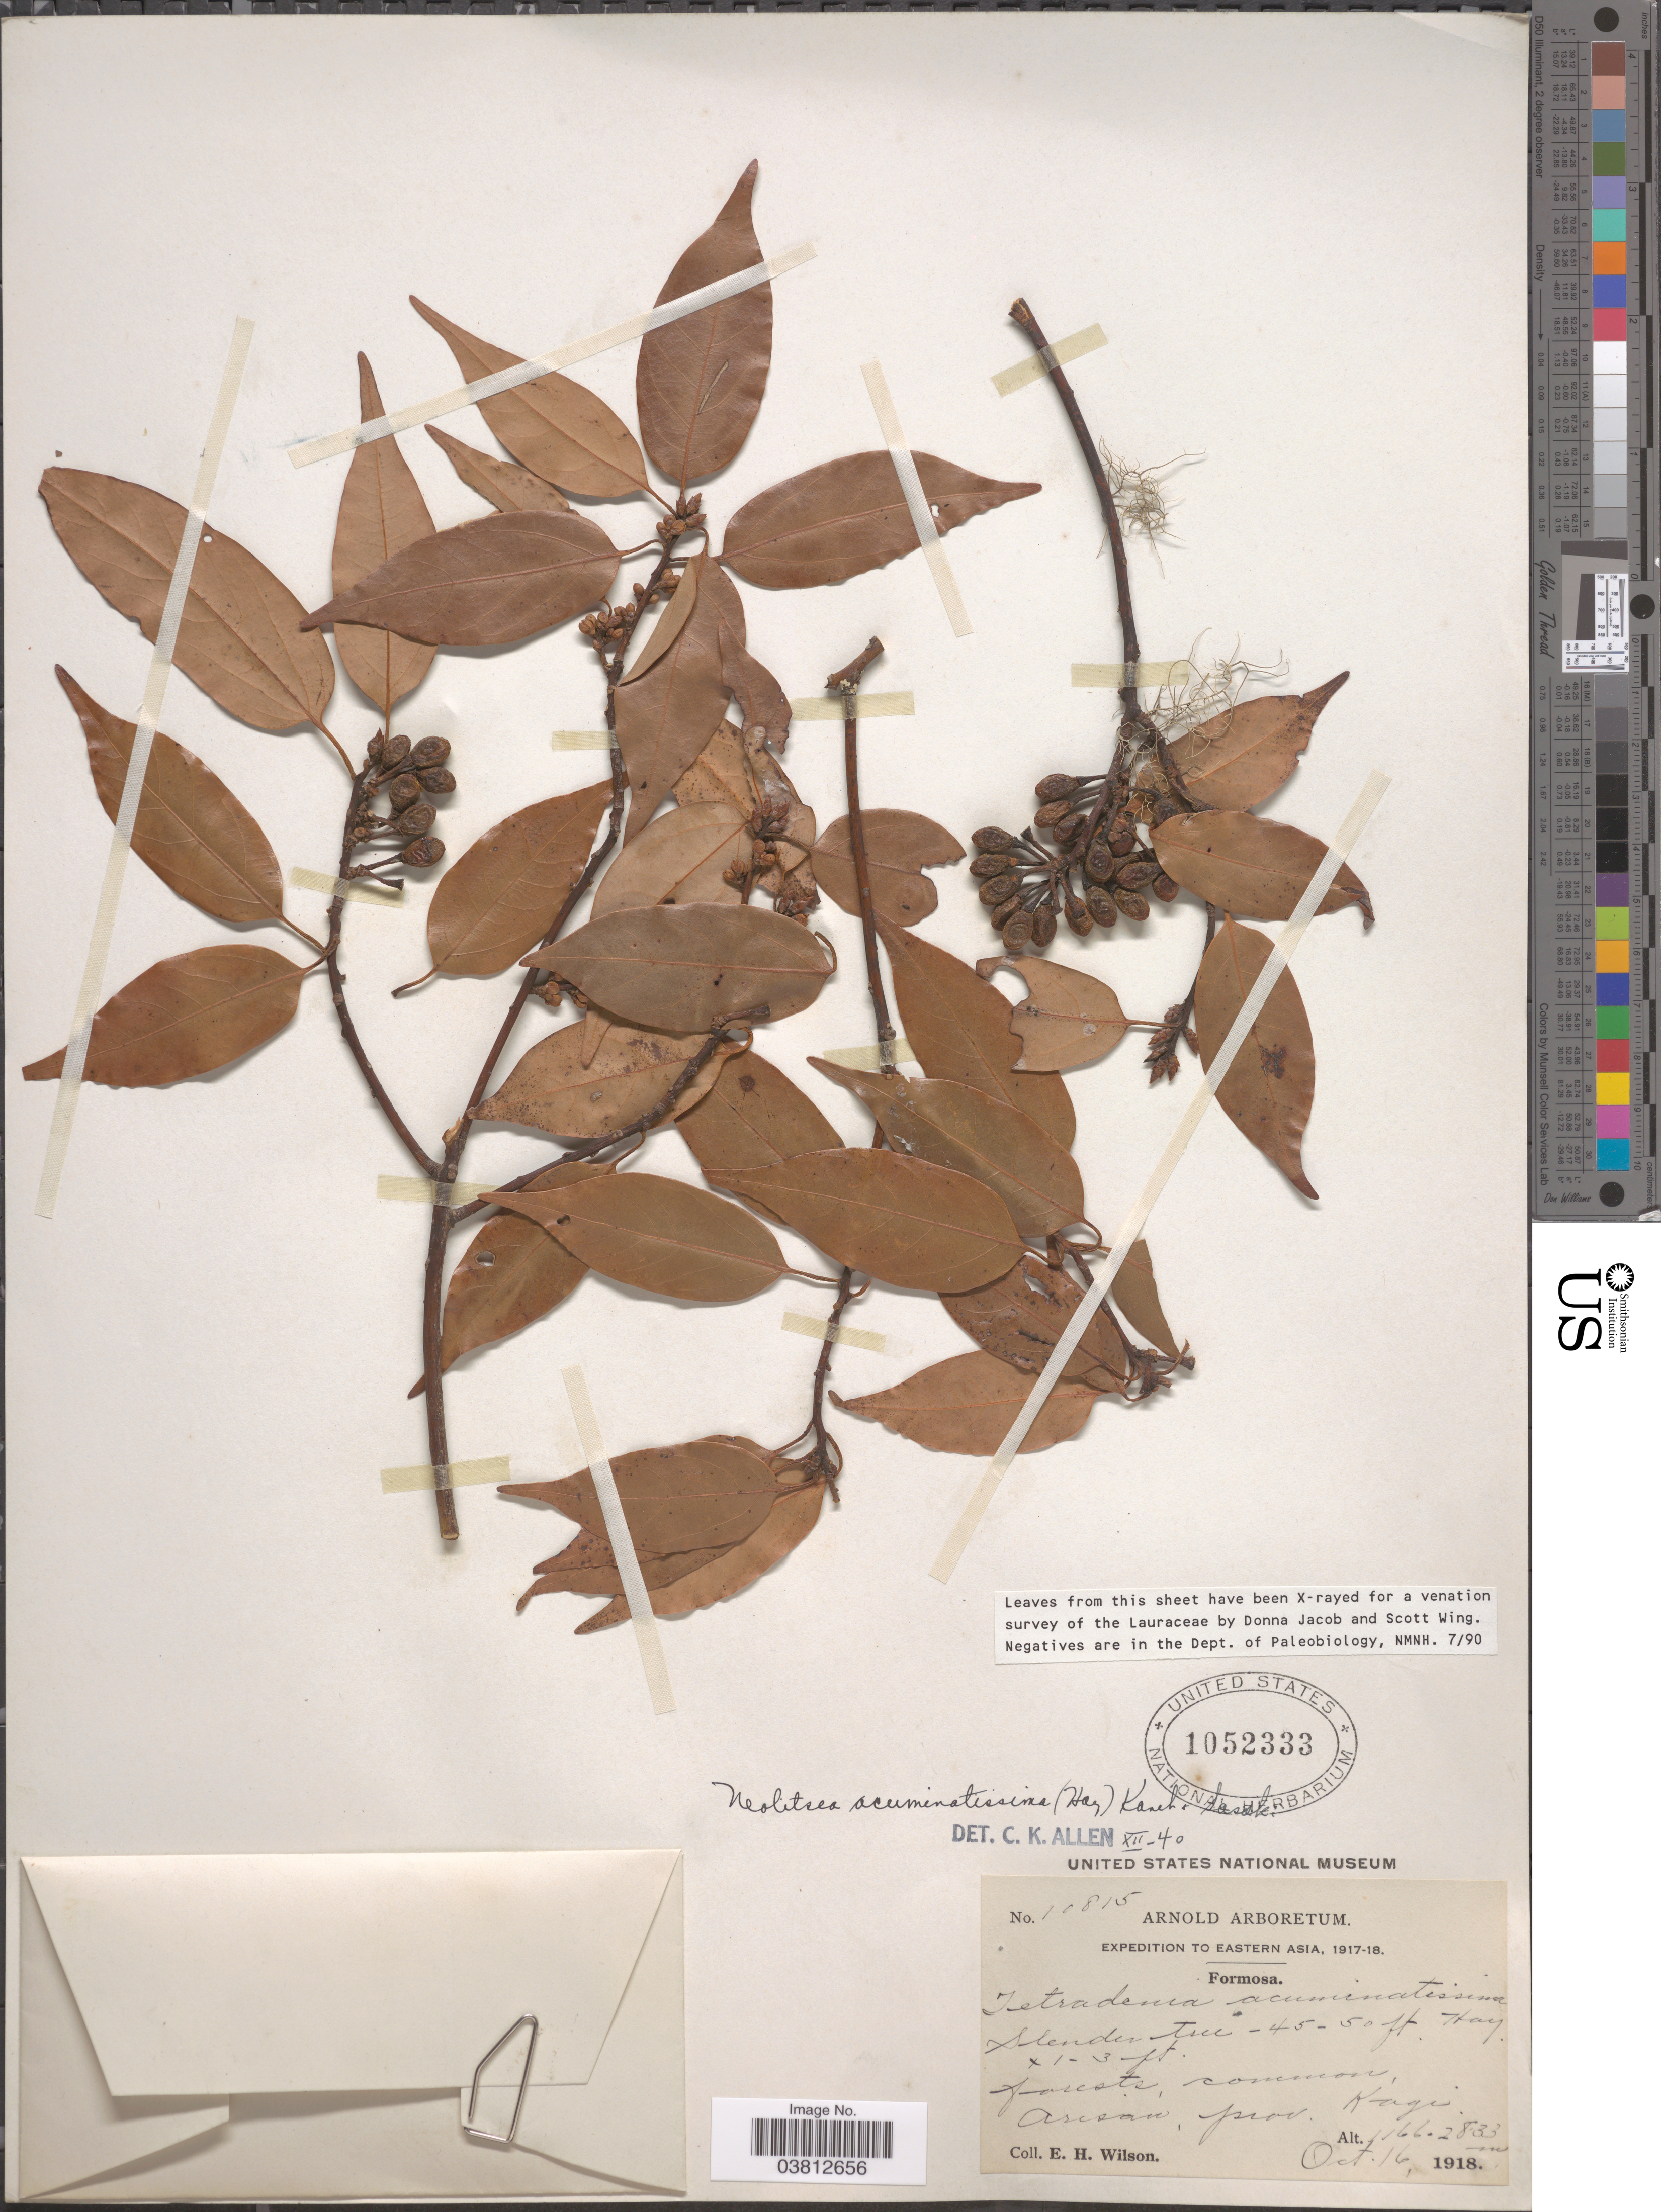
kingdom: Plantae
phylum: Tracheophyta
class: Magnoliopsida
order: Laurales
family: Lauraceae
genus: Neolitsea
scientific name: Neolitsea acuminatissima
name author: (Hayata) Kaneh. & Sasaki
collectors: E. Wilson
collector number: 10815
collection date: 1918-10-16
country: Taiwan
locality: Eastern Asia. Formosa. Arisan, Prov. Kagi.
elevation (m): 1166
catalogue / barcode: US 1052333